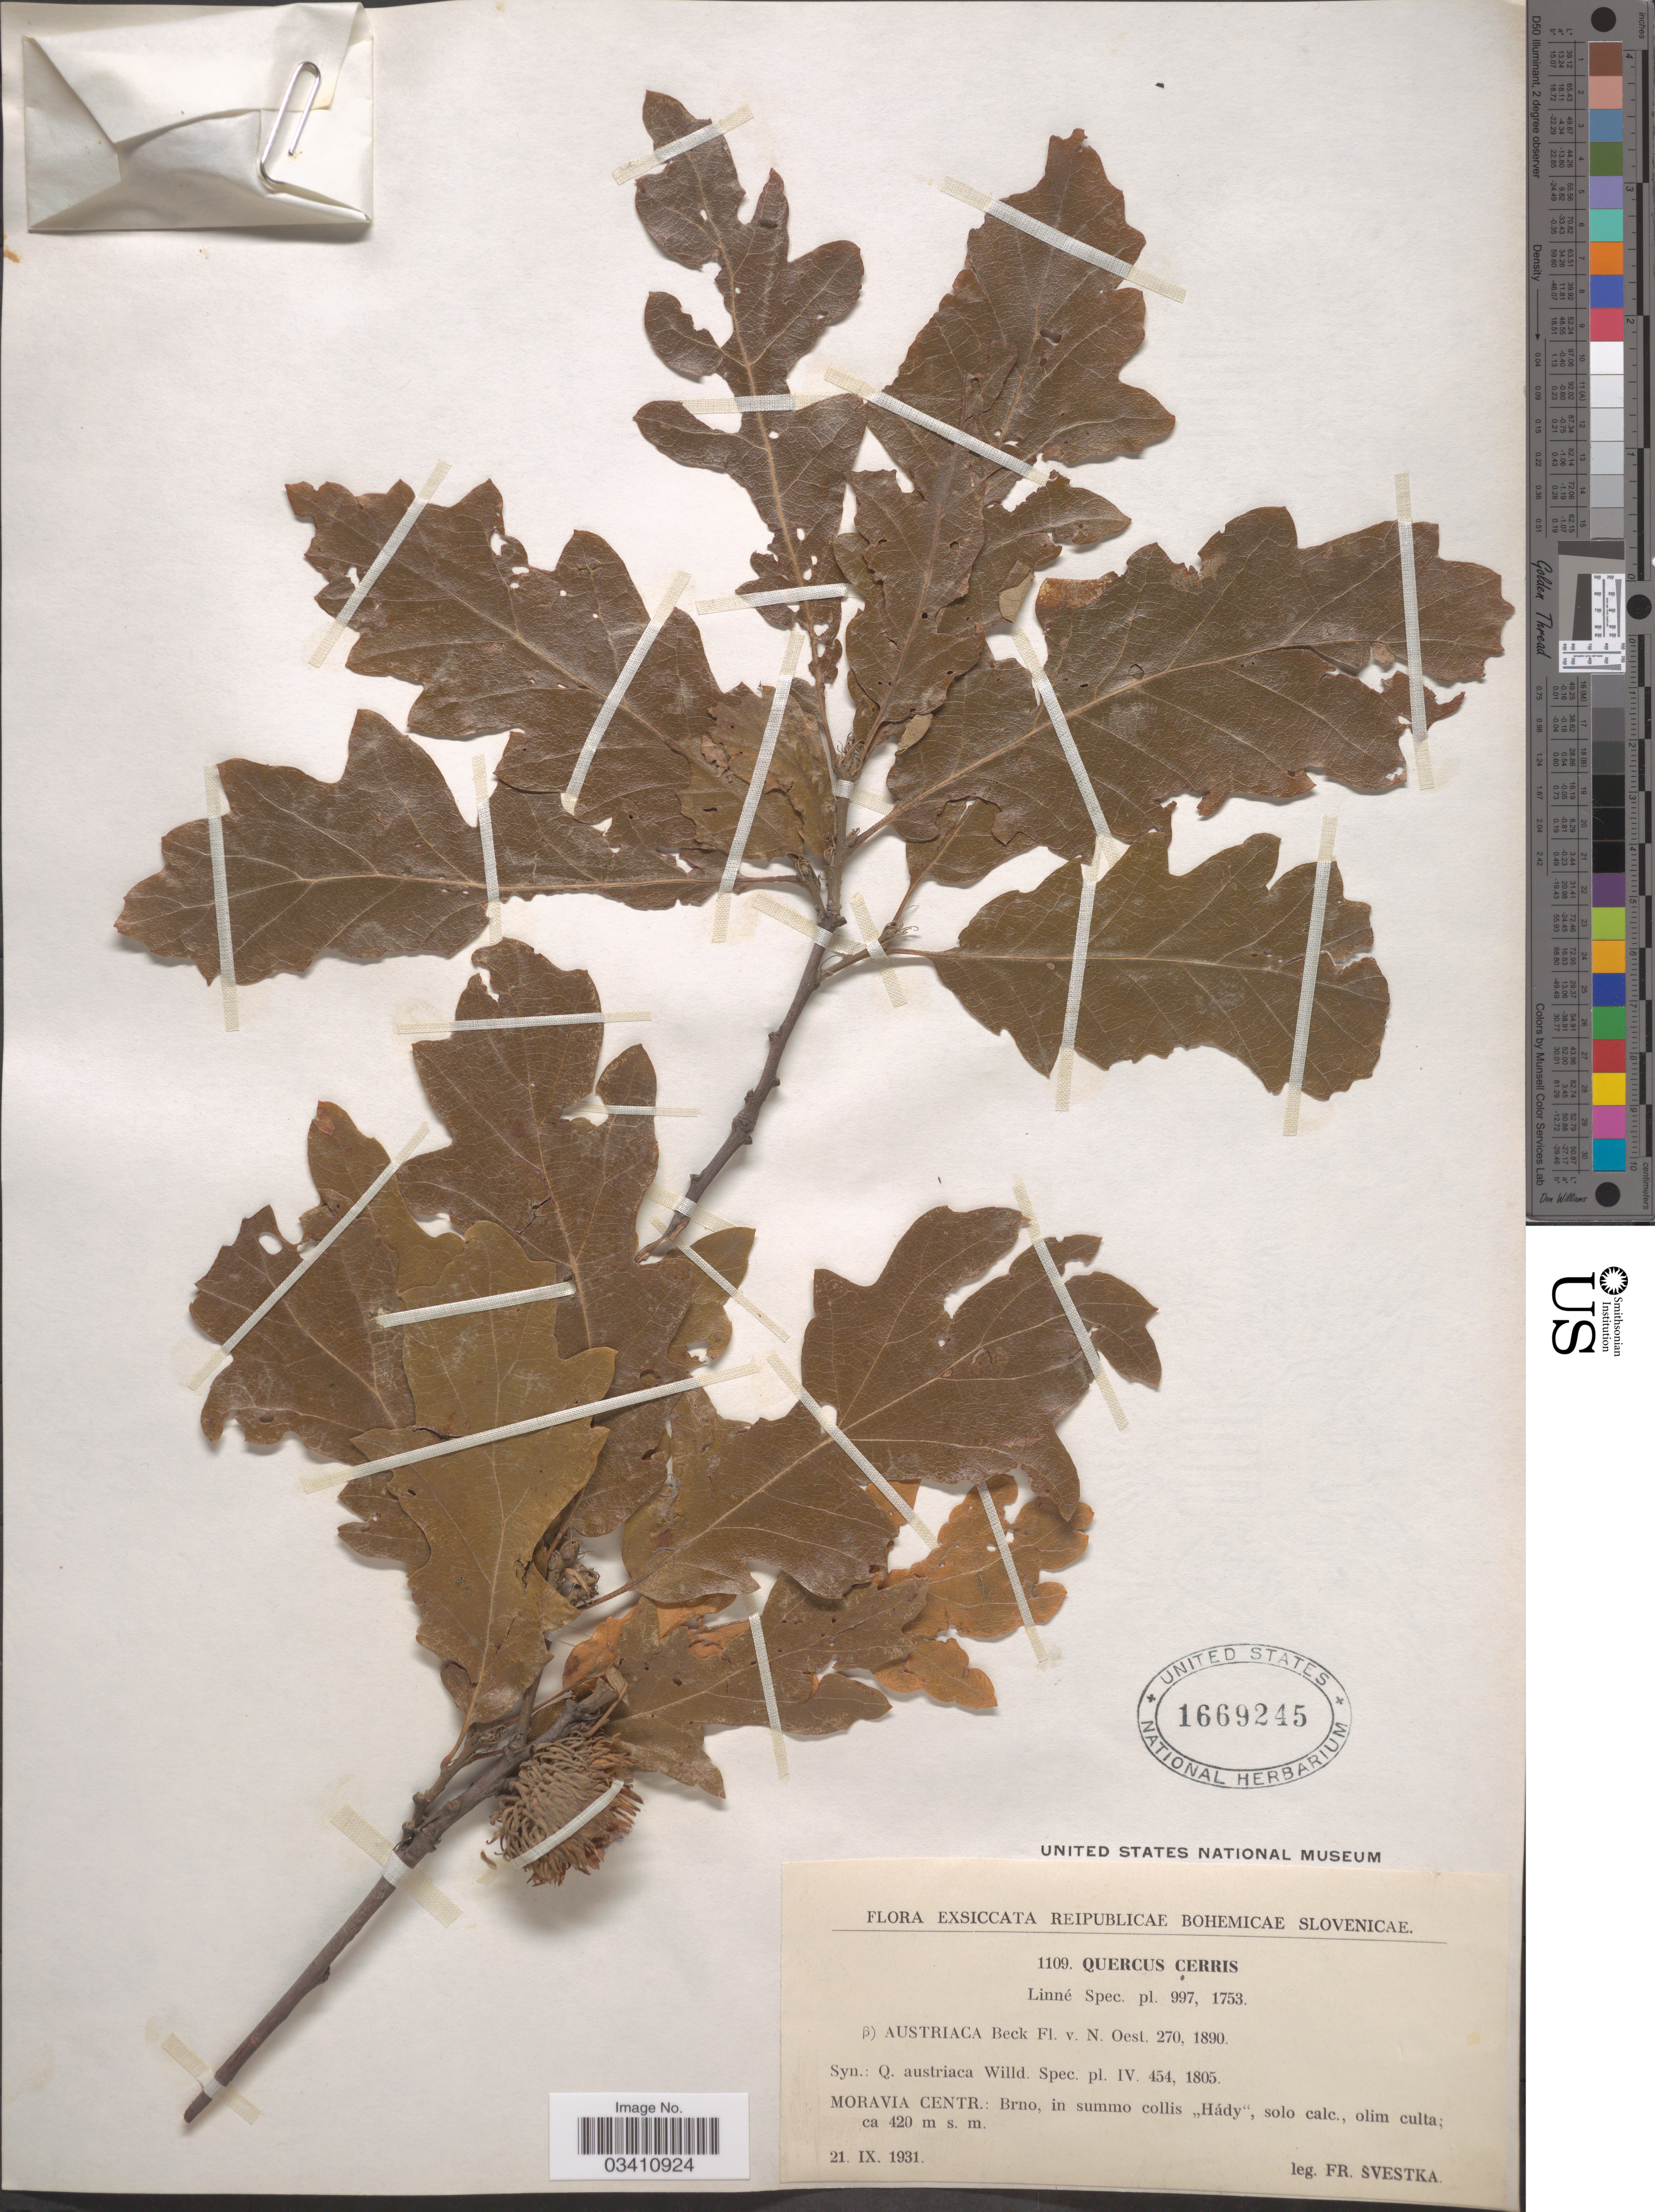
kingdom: Plantae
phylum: Tracheophyta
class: Magnoliopsida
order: Fagales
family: Fagaceae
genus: Quercus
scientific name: Quercus cerris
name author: L.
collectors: F. Svestka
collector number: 1109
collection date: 1931-09-21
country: Czechia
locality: Reipiblicae Bohemicae Slovenicae. Moravia Centr.: Brno, in summo collis "Hády", solo calc., olim culta.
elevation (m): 420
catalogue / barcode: US 1669245